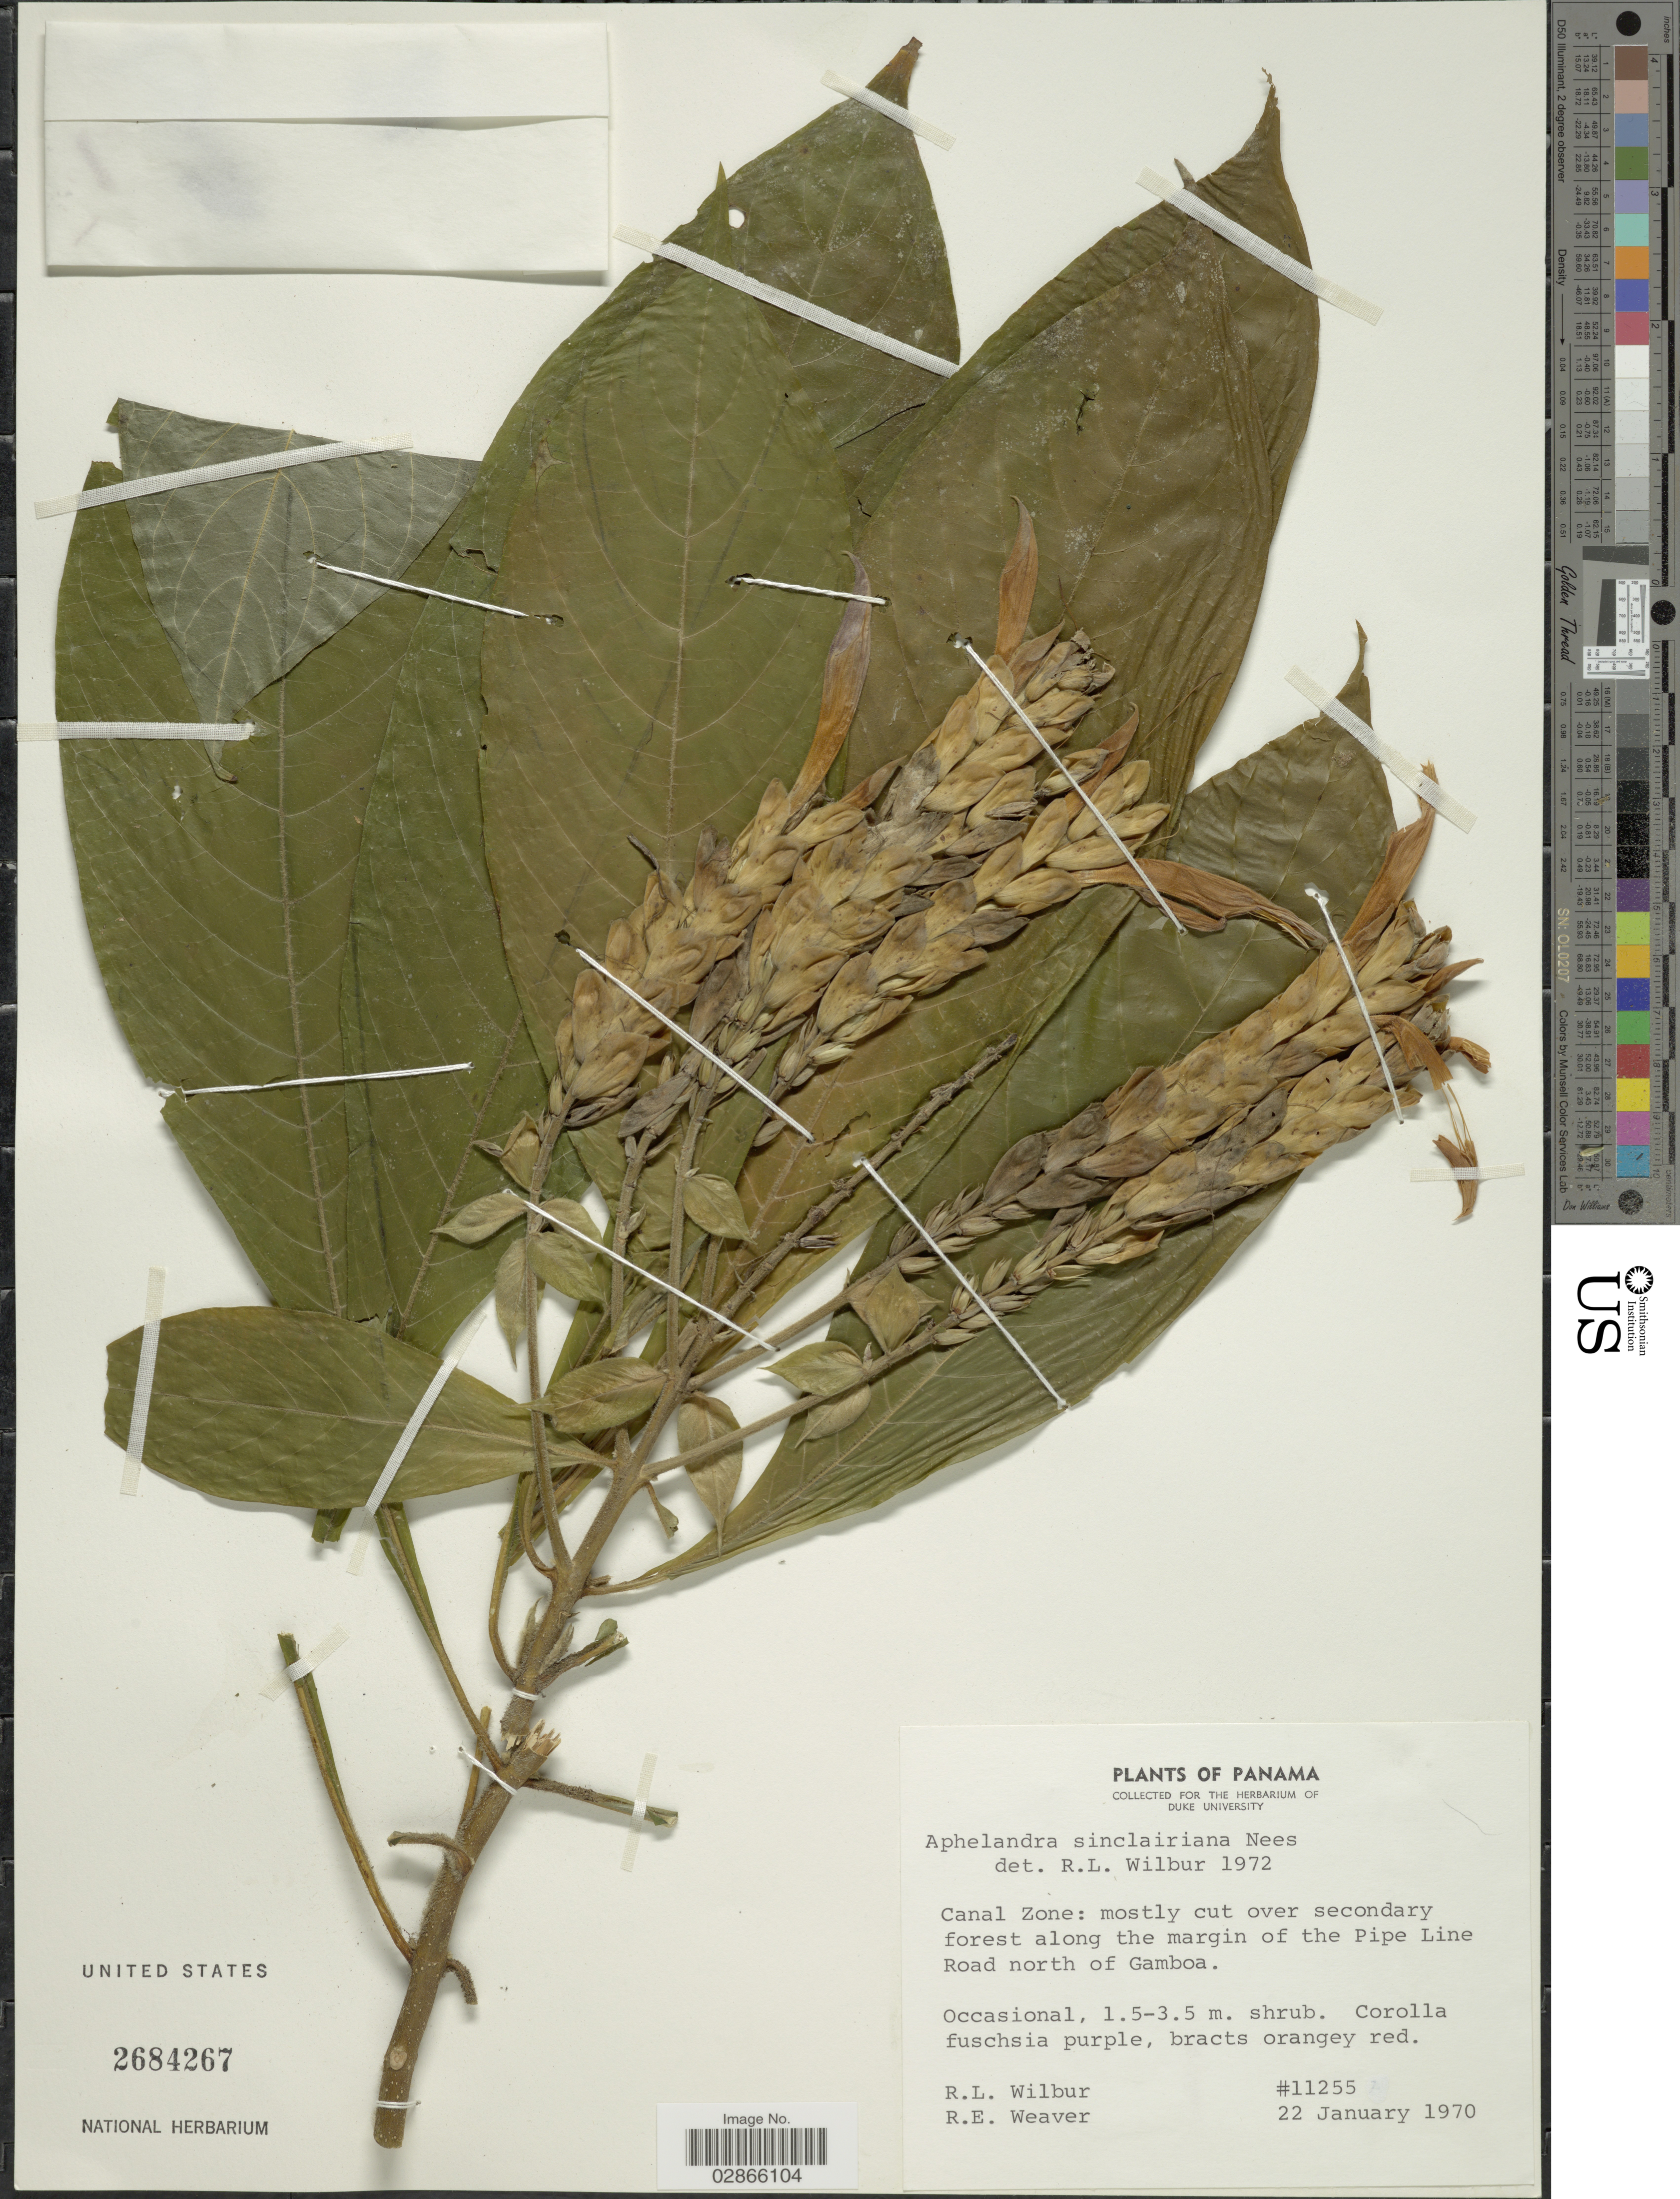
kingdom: Plantae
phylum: Tracheophyta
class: Magnoliopsida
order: Lamiales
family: Acanthaceae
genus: Aphelandra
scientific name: Aphelandra sinclairiana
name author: Nees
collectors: R. L. Wilbur & R. E. Weaver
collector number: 11255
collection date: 1970-01-22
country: Panama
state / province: Colón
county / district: Canal Zone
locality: Canal Zone: mostly cut over secondary forest along the margin of the Pipe Line Road north of Gamboa.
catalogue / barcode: US 2684267